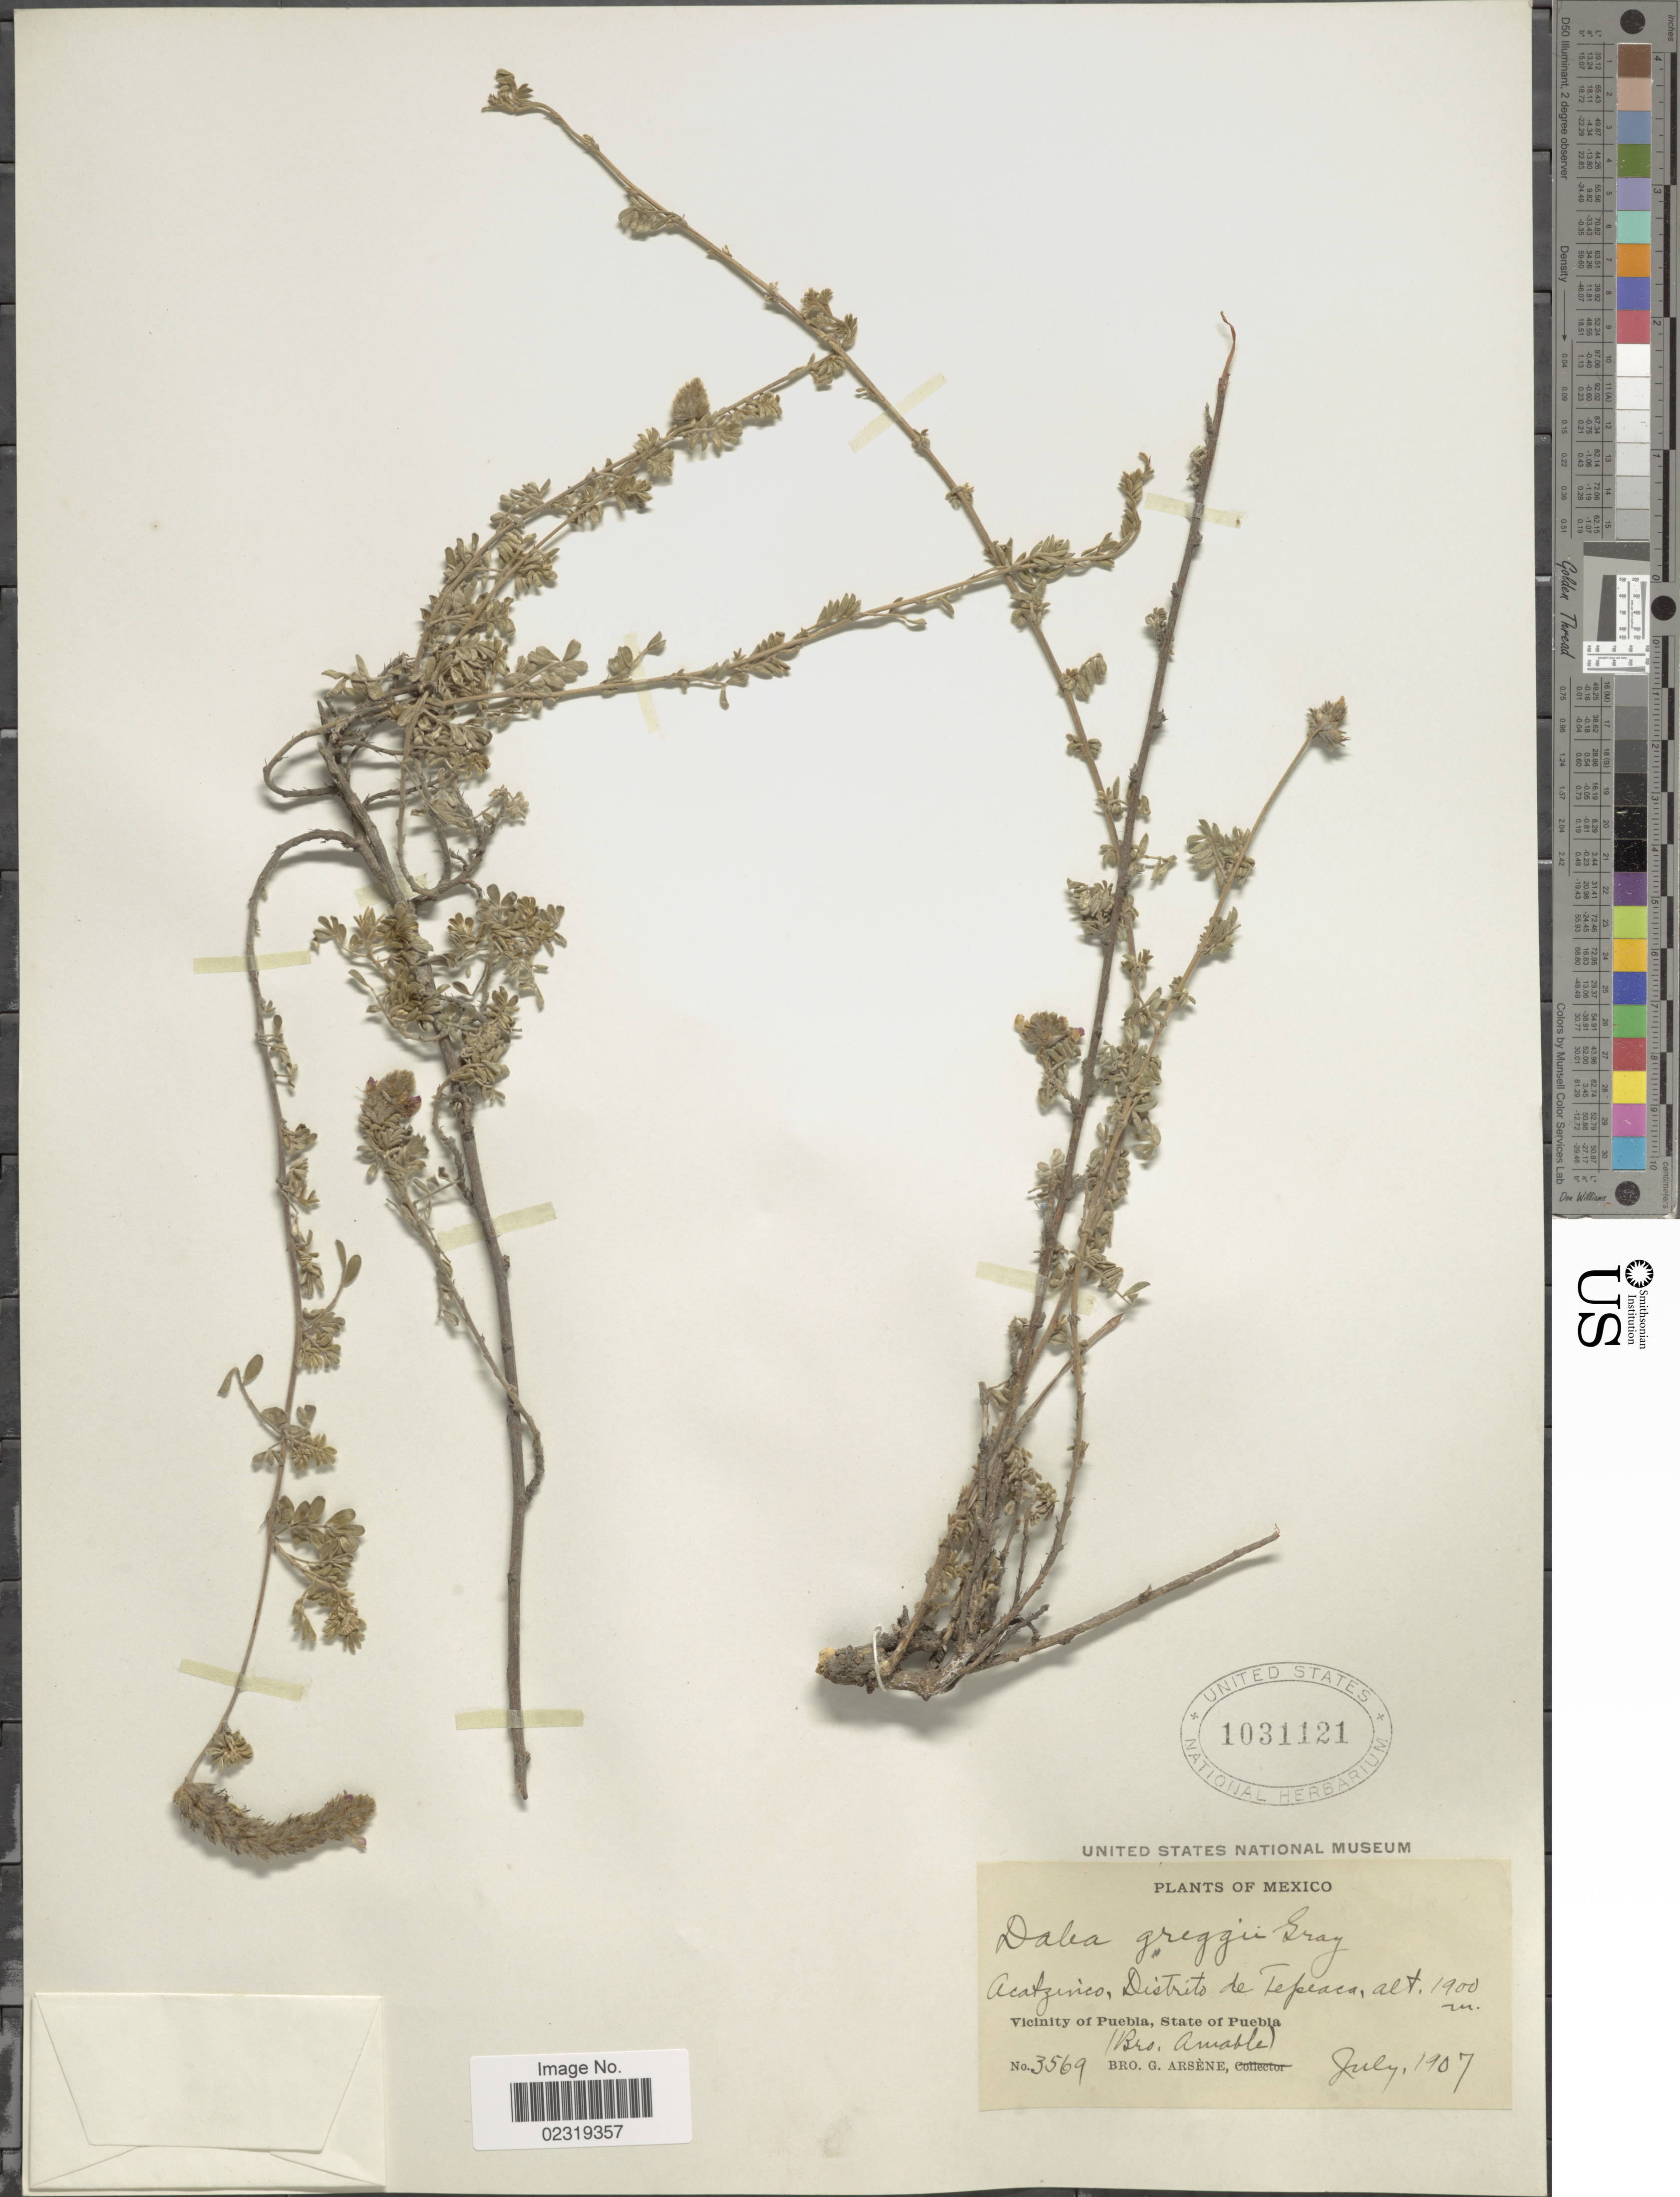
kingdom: Plantae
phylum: Tracheophyta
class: Magnoliopsida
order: Fabales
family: Fabaceae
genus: Dalea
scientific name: Dalea greggii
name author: A. Gray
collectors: Bro. G. Arsène & B. Amable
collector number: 3569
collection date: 1907-07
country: Mexico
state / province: Puebla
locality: Acatzinco, Distrito de Tepeaca. Vicinity of Puebla, State of Puebla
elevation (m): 1900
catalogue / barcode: US 1031121